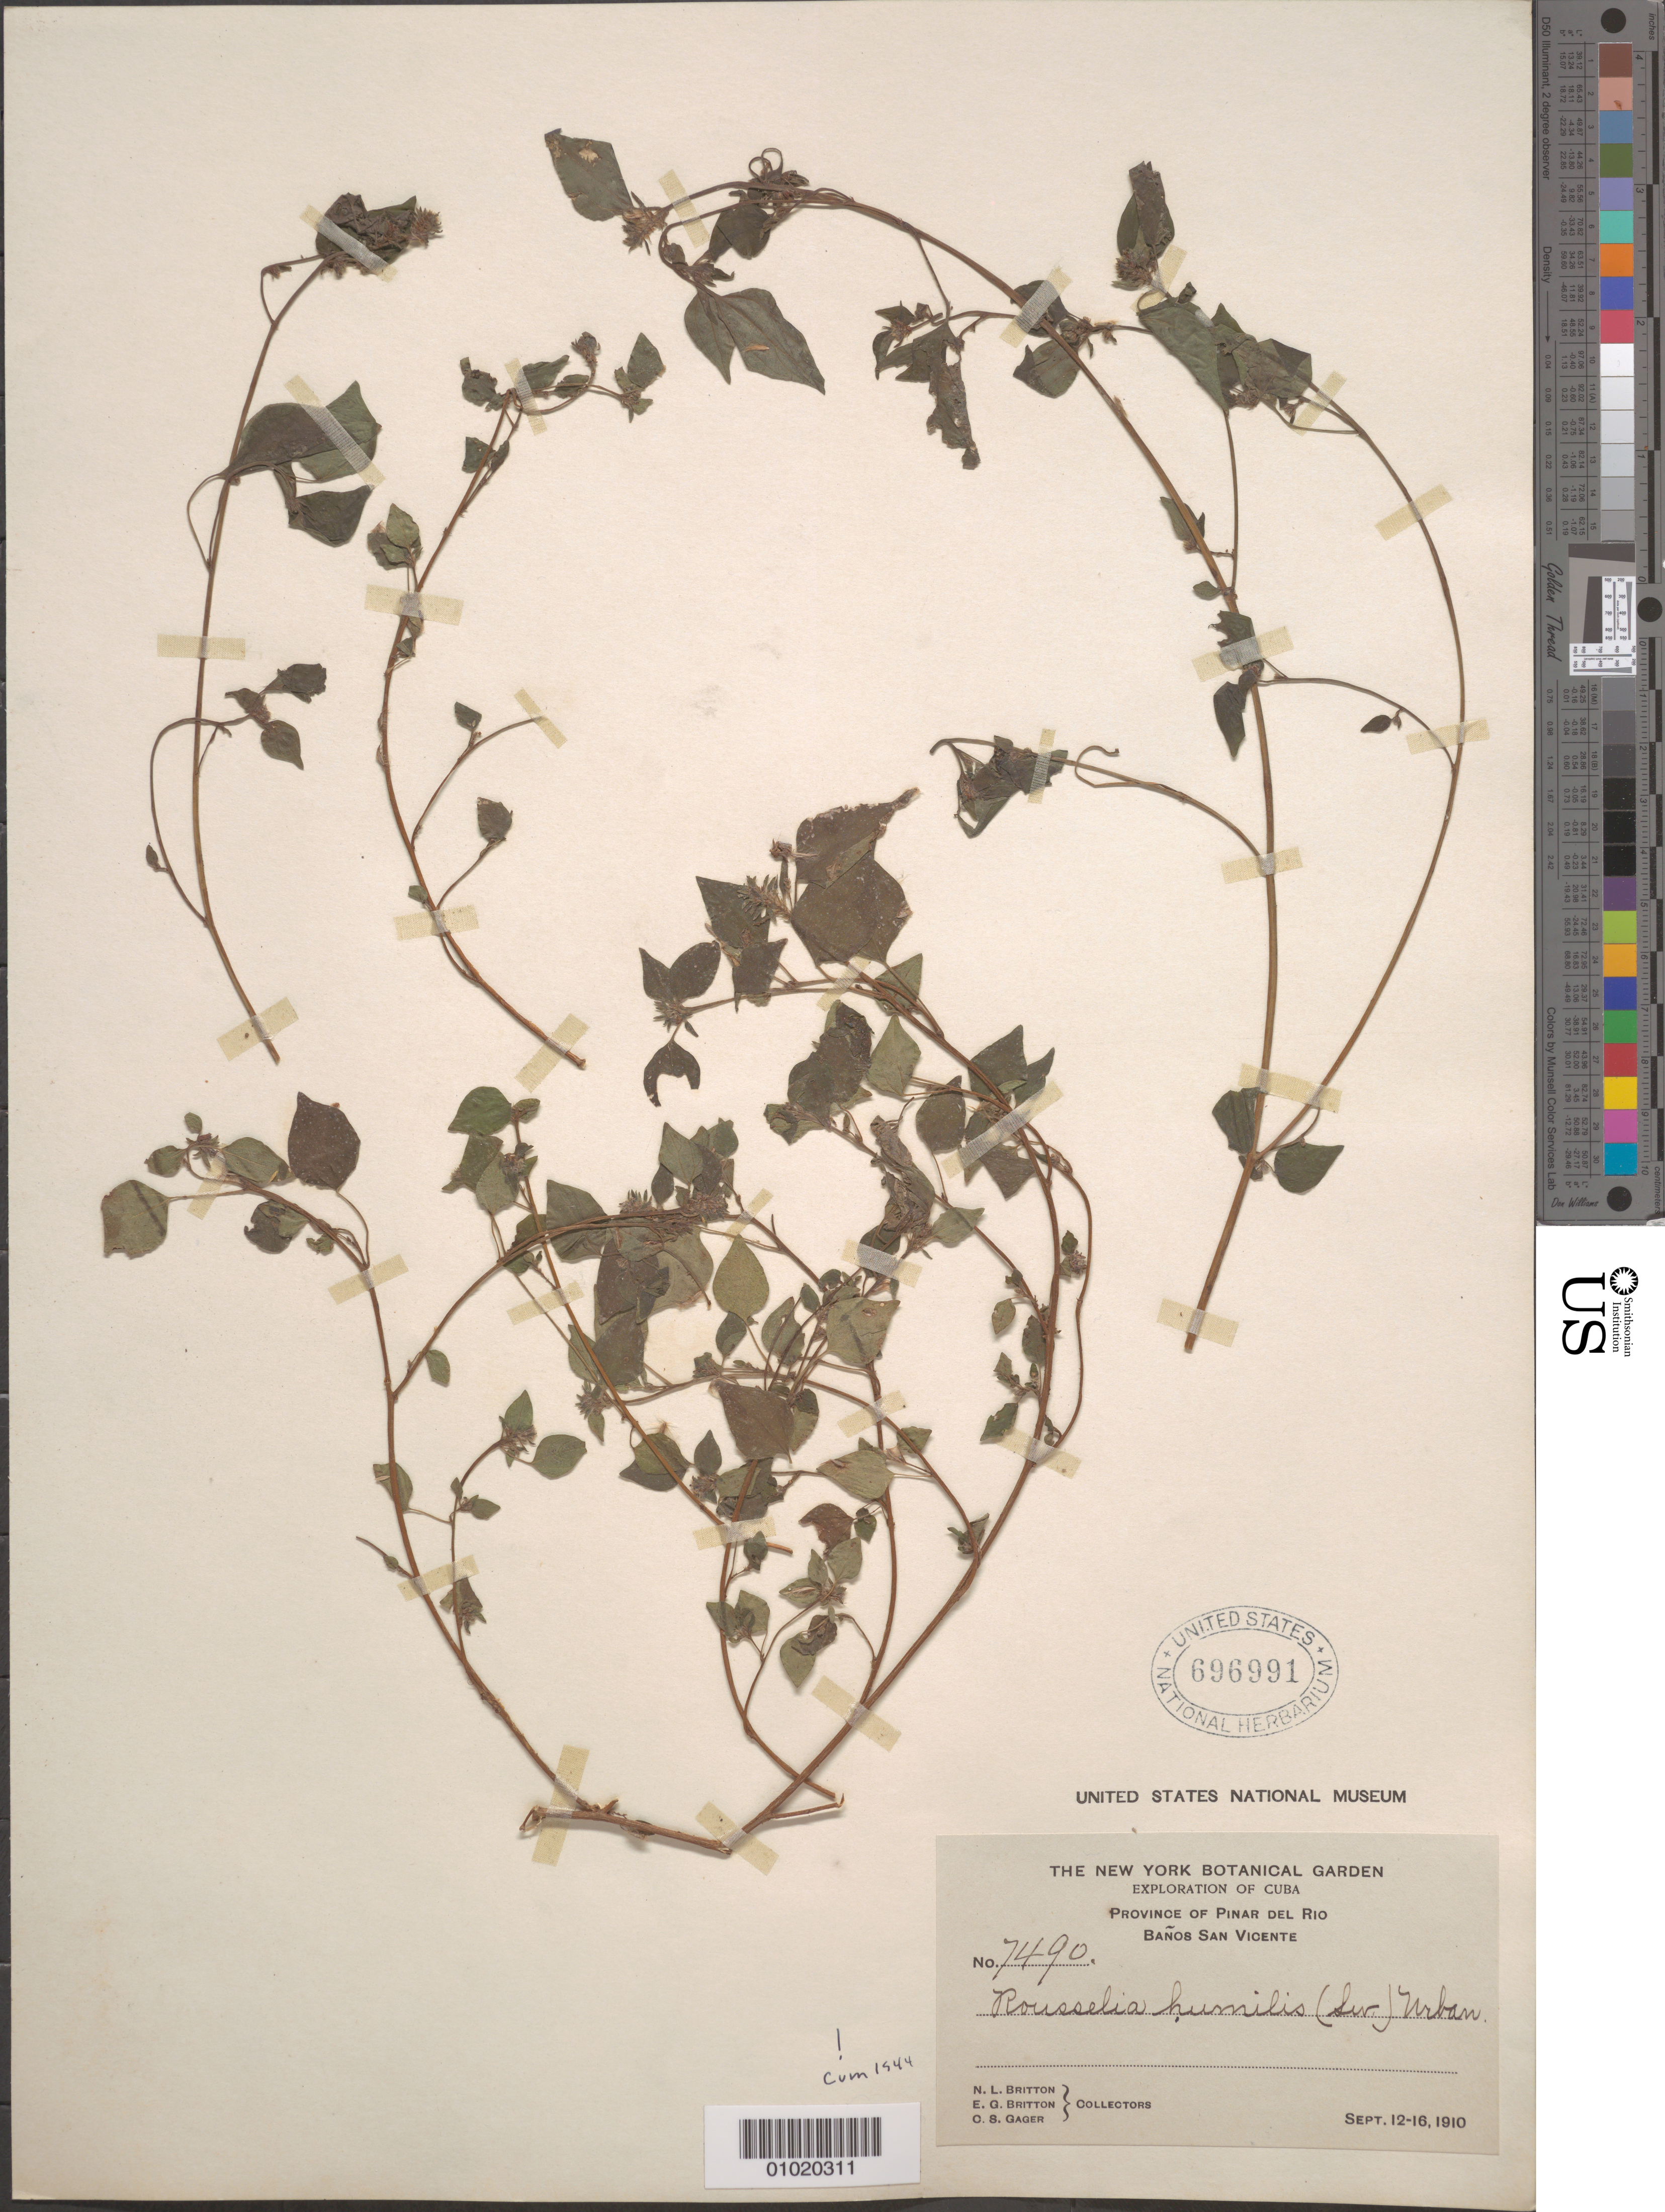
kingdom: Plantae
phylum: Tracheophyta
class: Magnoliopsida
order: Rosales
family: Urticaceae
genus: Rousselia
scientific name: Rousselia humilis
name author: (Sw.) Urb.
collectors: N. Britton, E. G. Britton & C. Gager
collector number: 7490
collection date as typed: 12 Sep 1910 to 16 Sep 1910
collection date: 1910-09-12/1910-09-16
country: Cuba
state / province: Pinar del Rio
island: Cuba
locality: Banos San Vicente (St Vincent Baths )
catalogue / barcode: US 696991